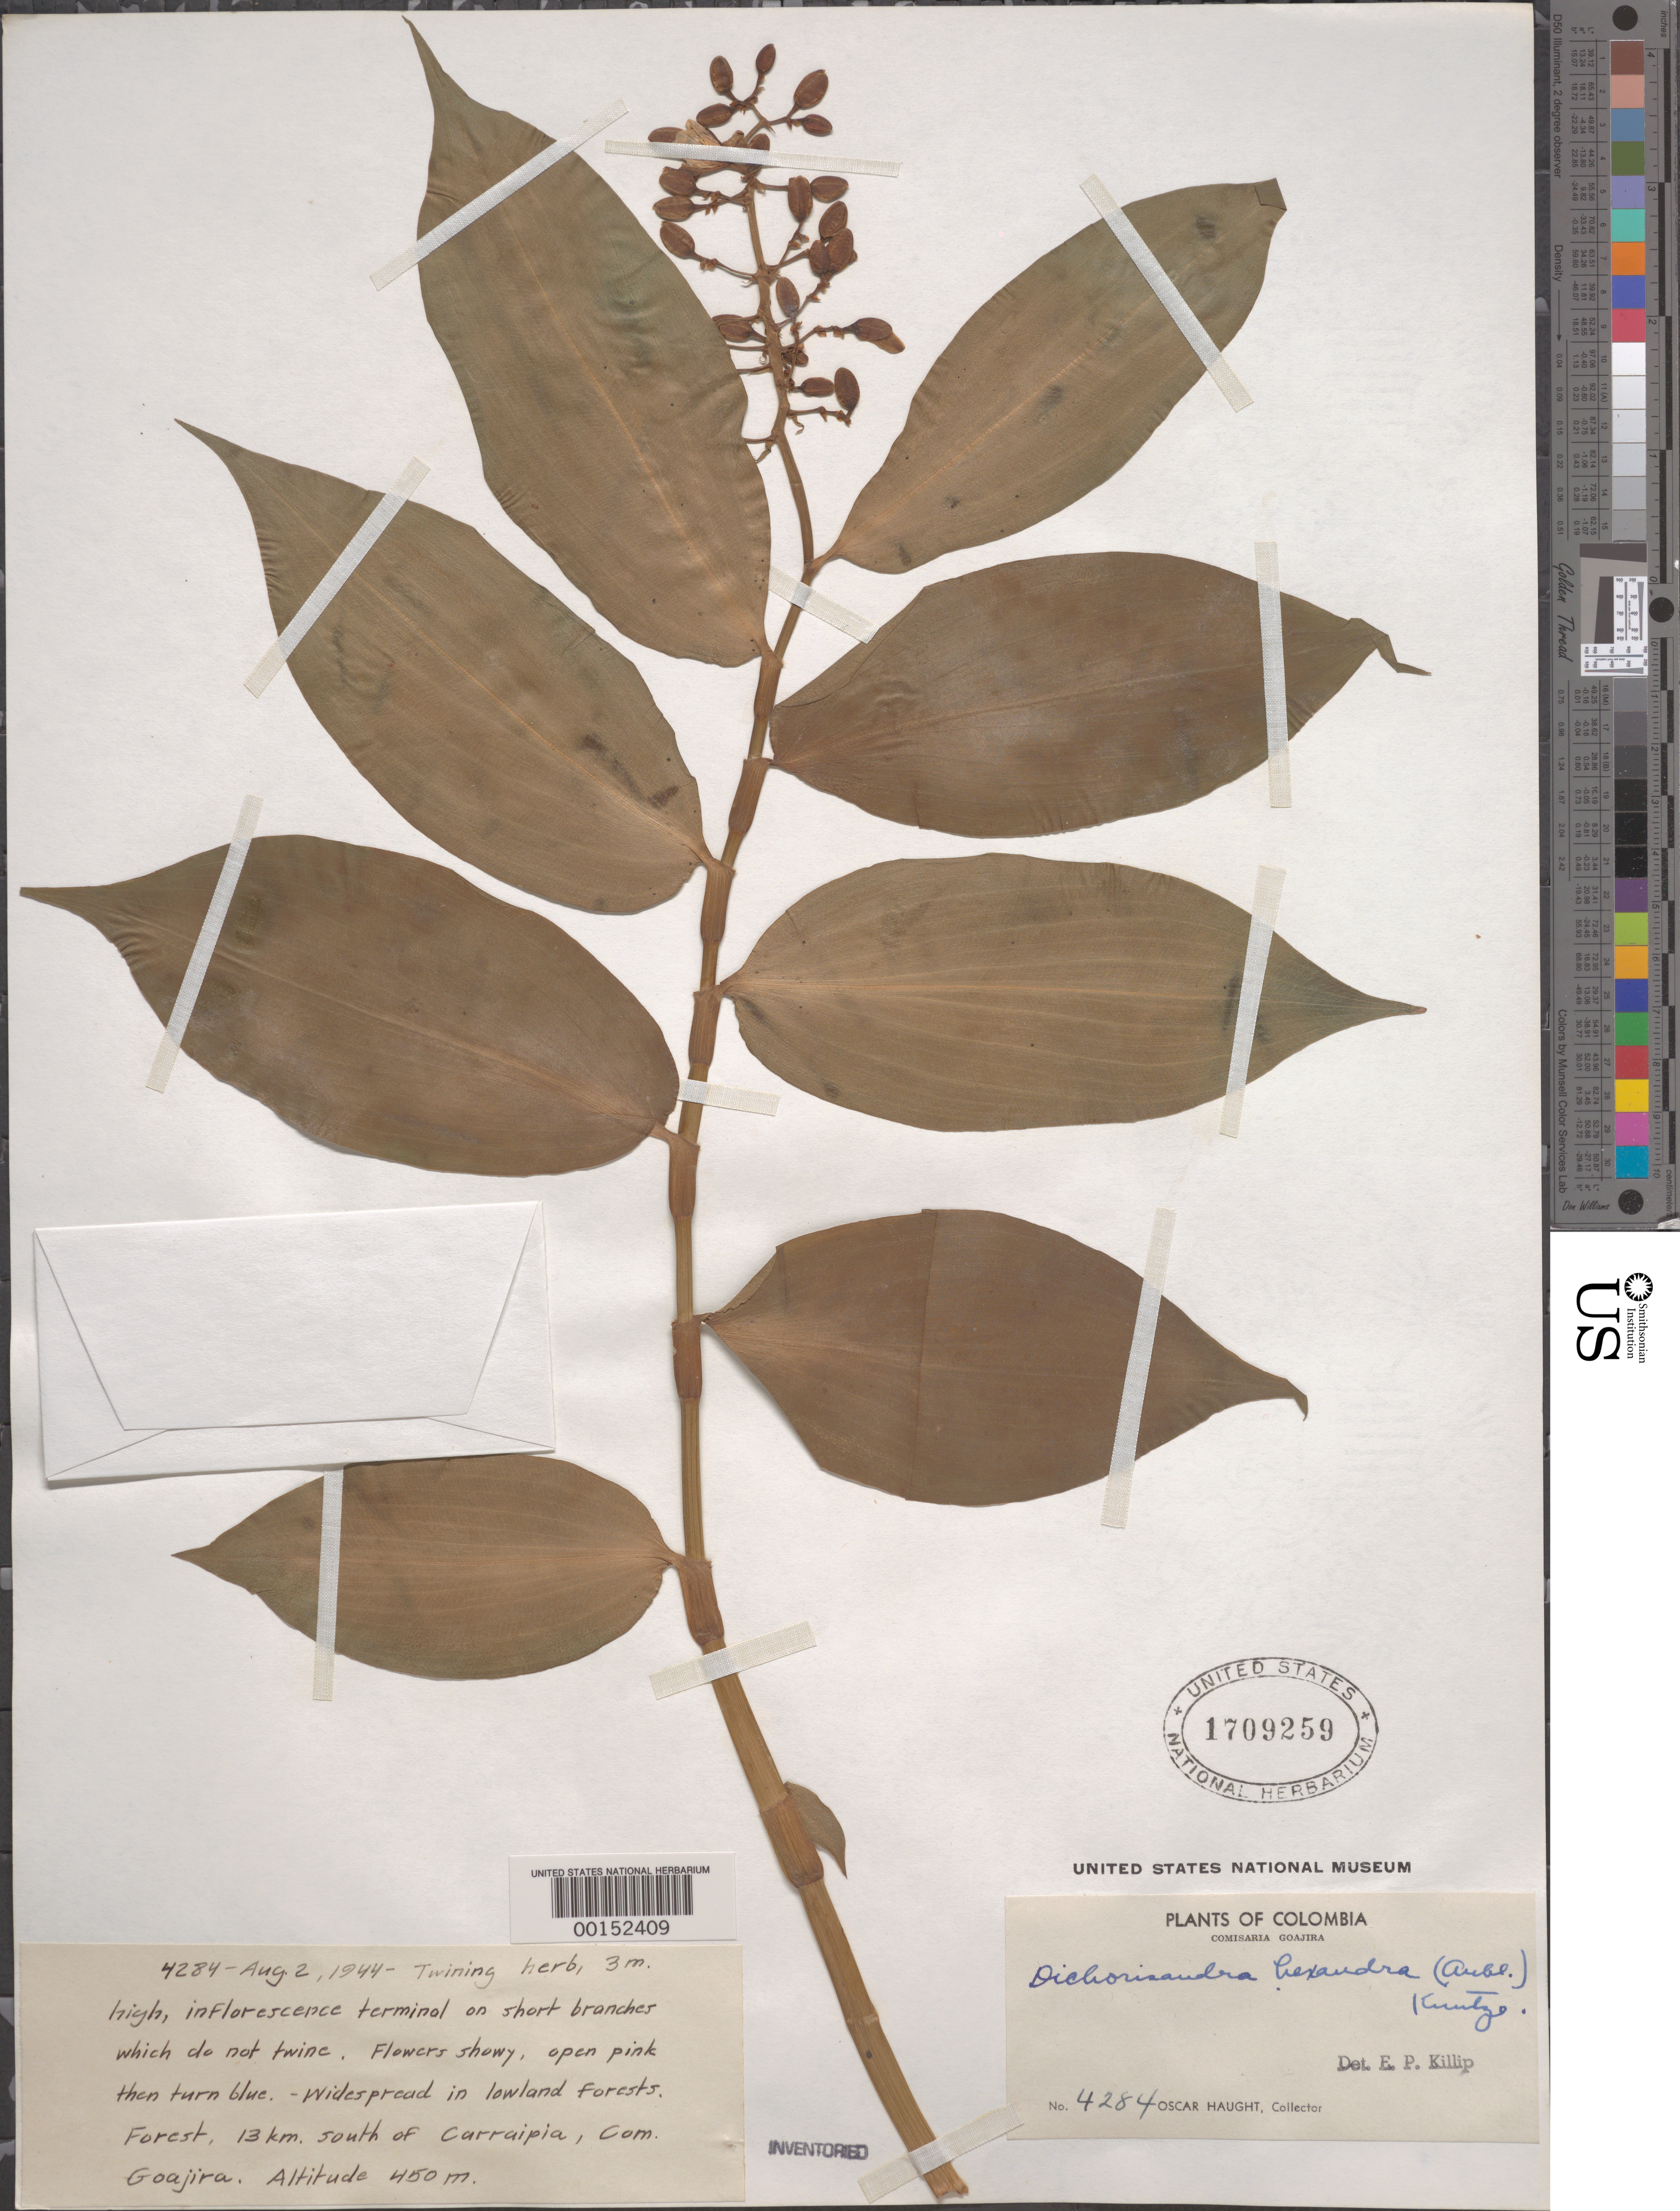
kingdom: Plantae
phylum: Tracheophyta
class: Liliopsida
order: Commelinales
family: Commelinaceae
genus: Dichorisandra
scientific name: Dichorisandra hexandra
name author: (Aubl.) Standl.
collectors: O. L. Haught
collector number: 4284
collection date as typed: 02 Aug 1944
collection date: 1944-08-02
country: Colombia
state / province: La Guajira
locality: S of Carriapia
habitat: Lowland forest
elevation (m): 450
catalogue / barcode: US 1709259